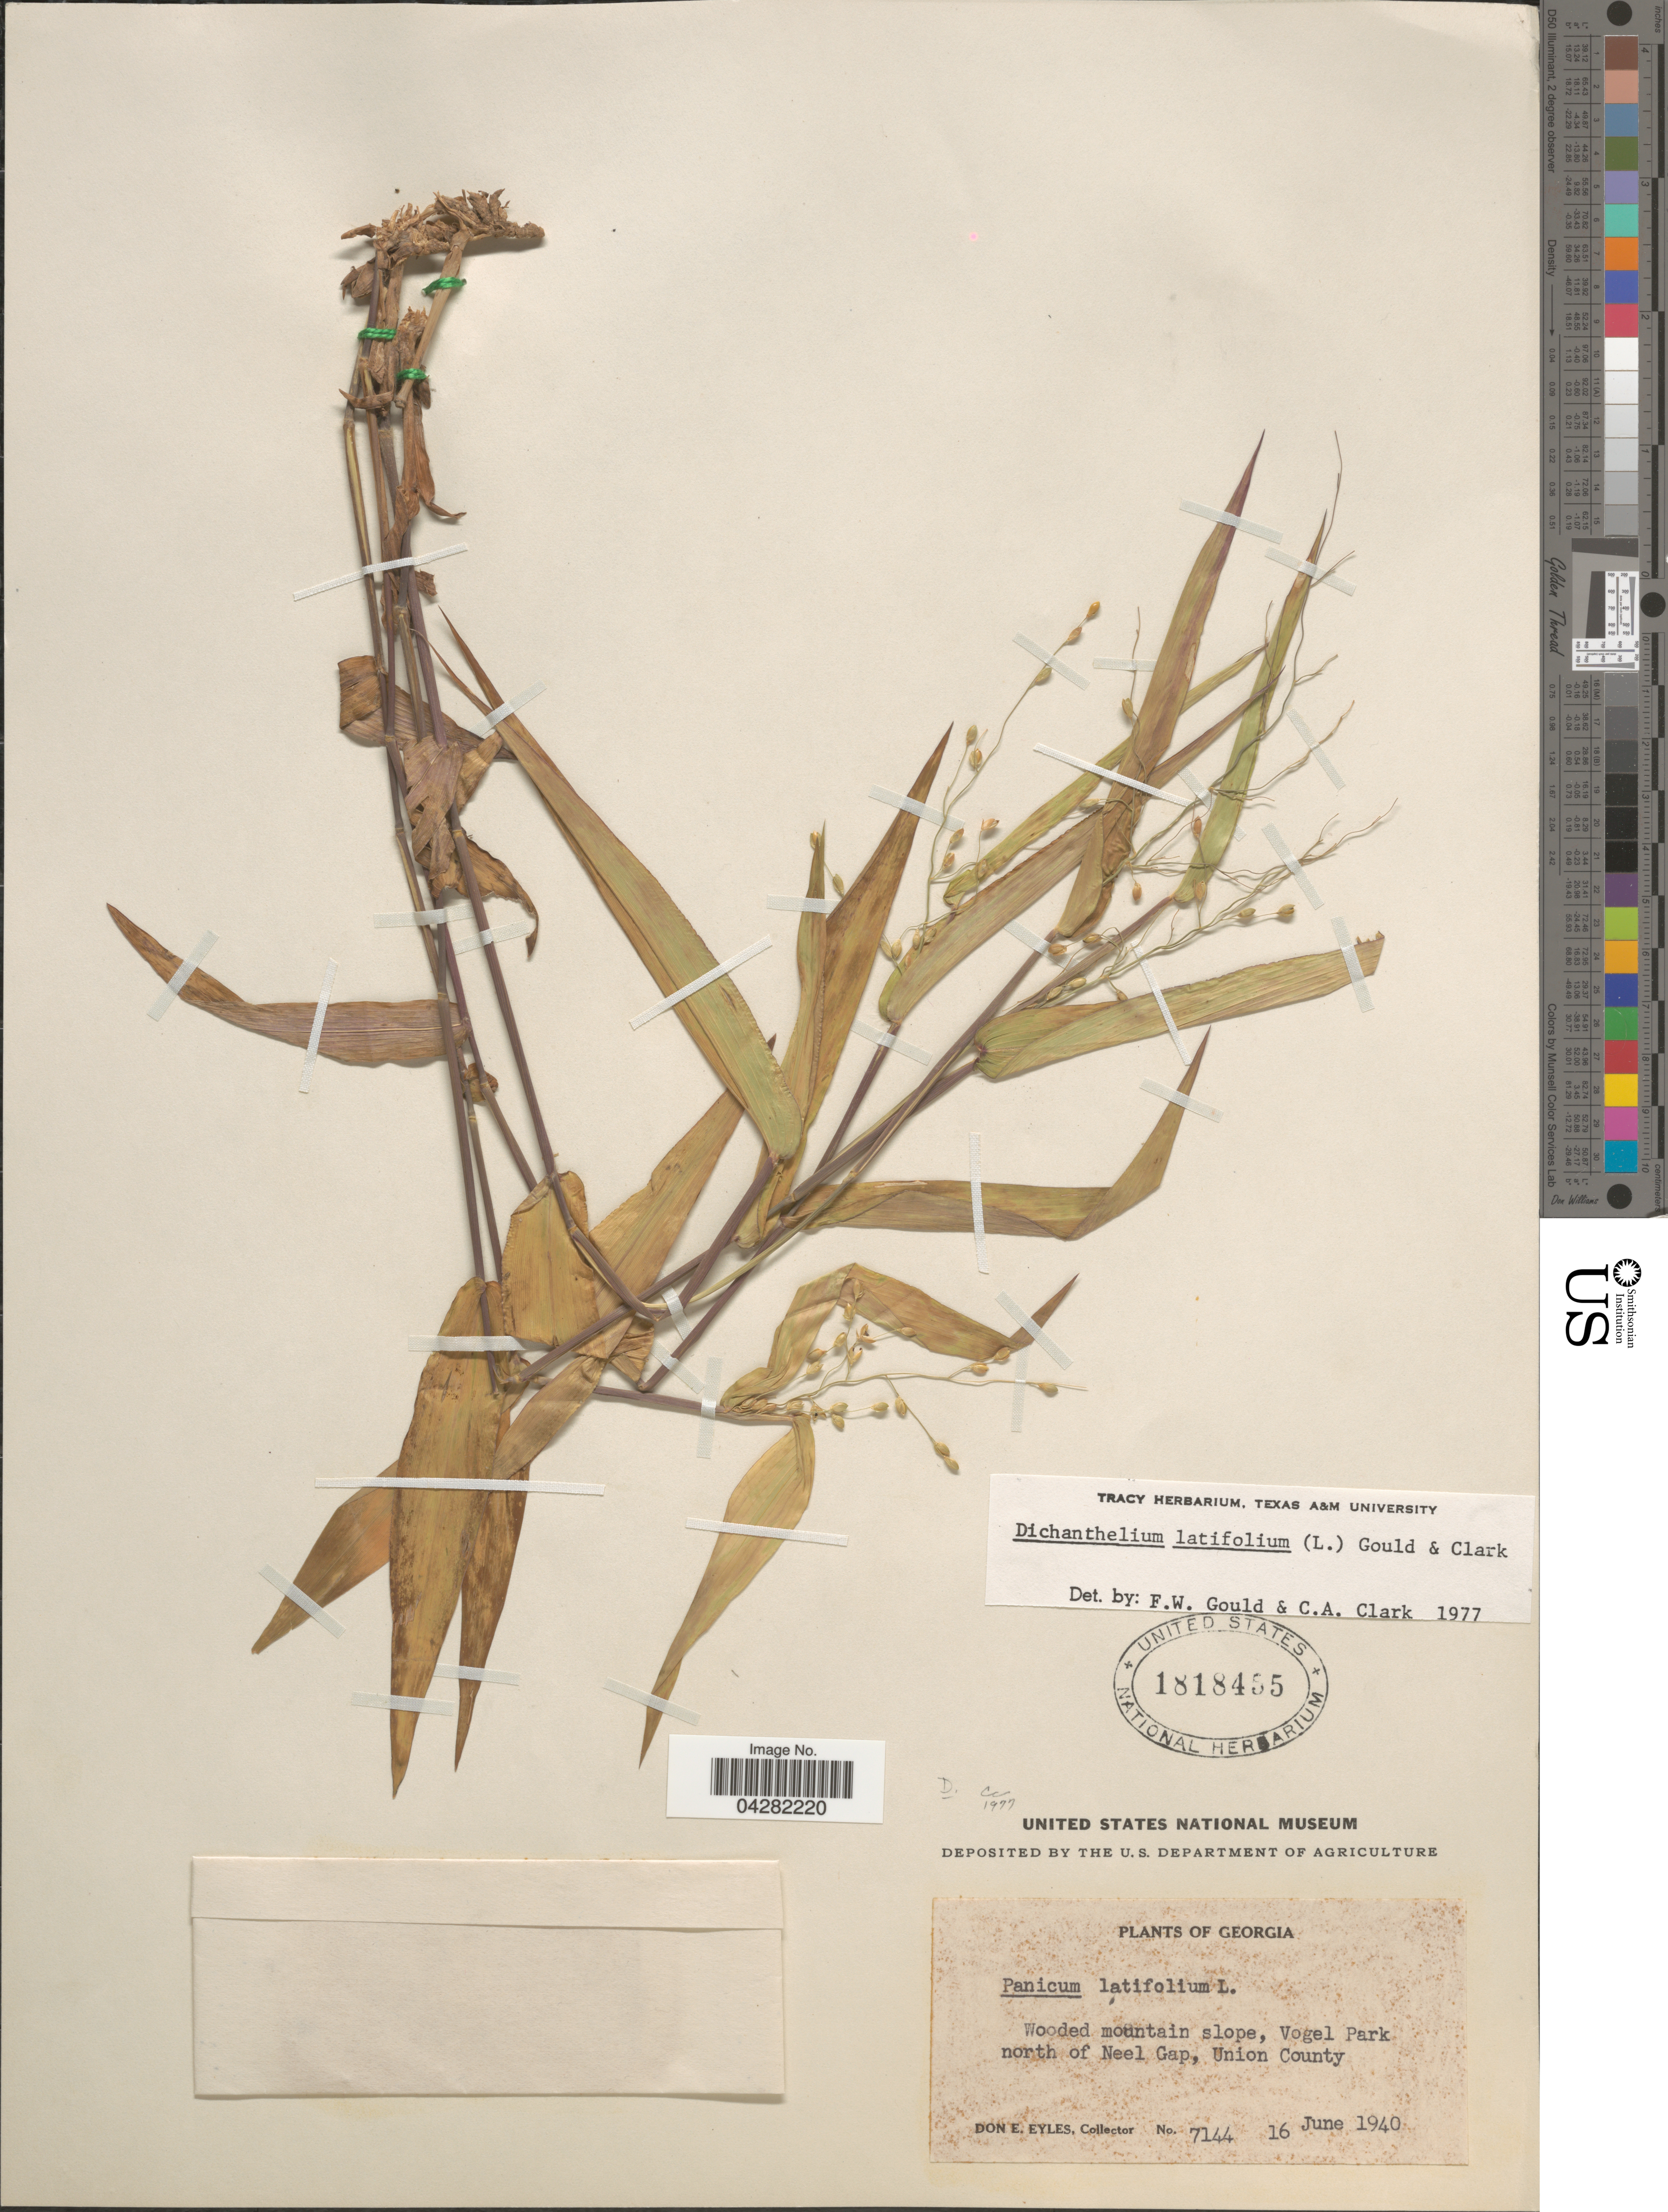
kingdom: Plantae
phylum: Tracheophyta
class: Liliopsida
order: Poales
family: Poaceae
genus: Dichanthelium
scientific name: Dichanthelium laxiflorum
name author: (Lam.) Gould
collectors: D. Eyles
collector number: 7144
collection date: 1940-06-16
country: United States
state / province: Georgia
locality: Wooded mountain slope, Vogel Park north of Neel Gap, Union County.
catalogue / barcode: US 1818455